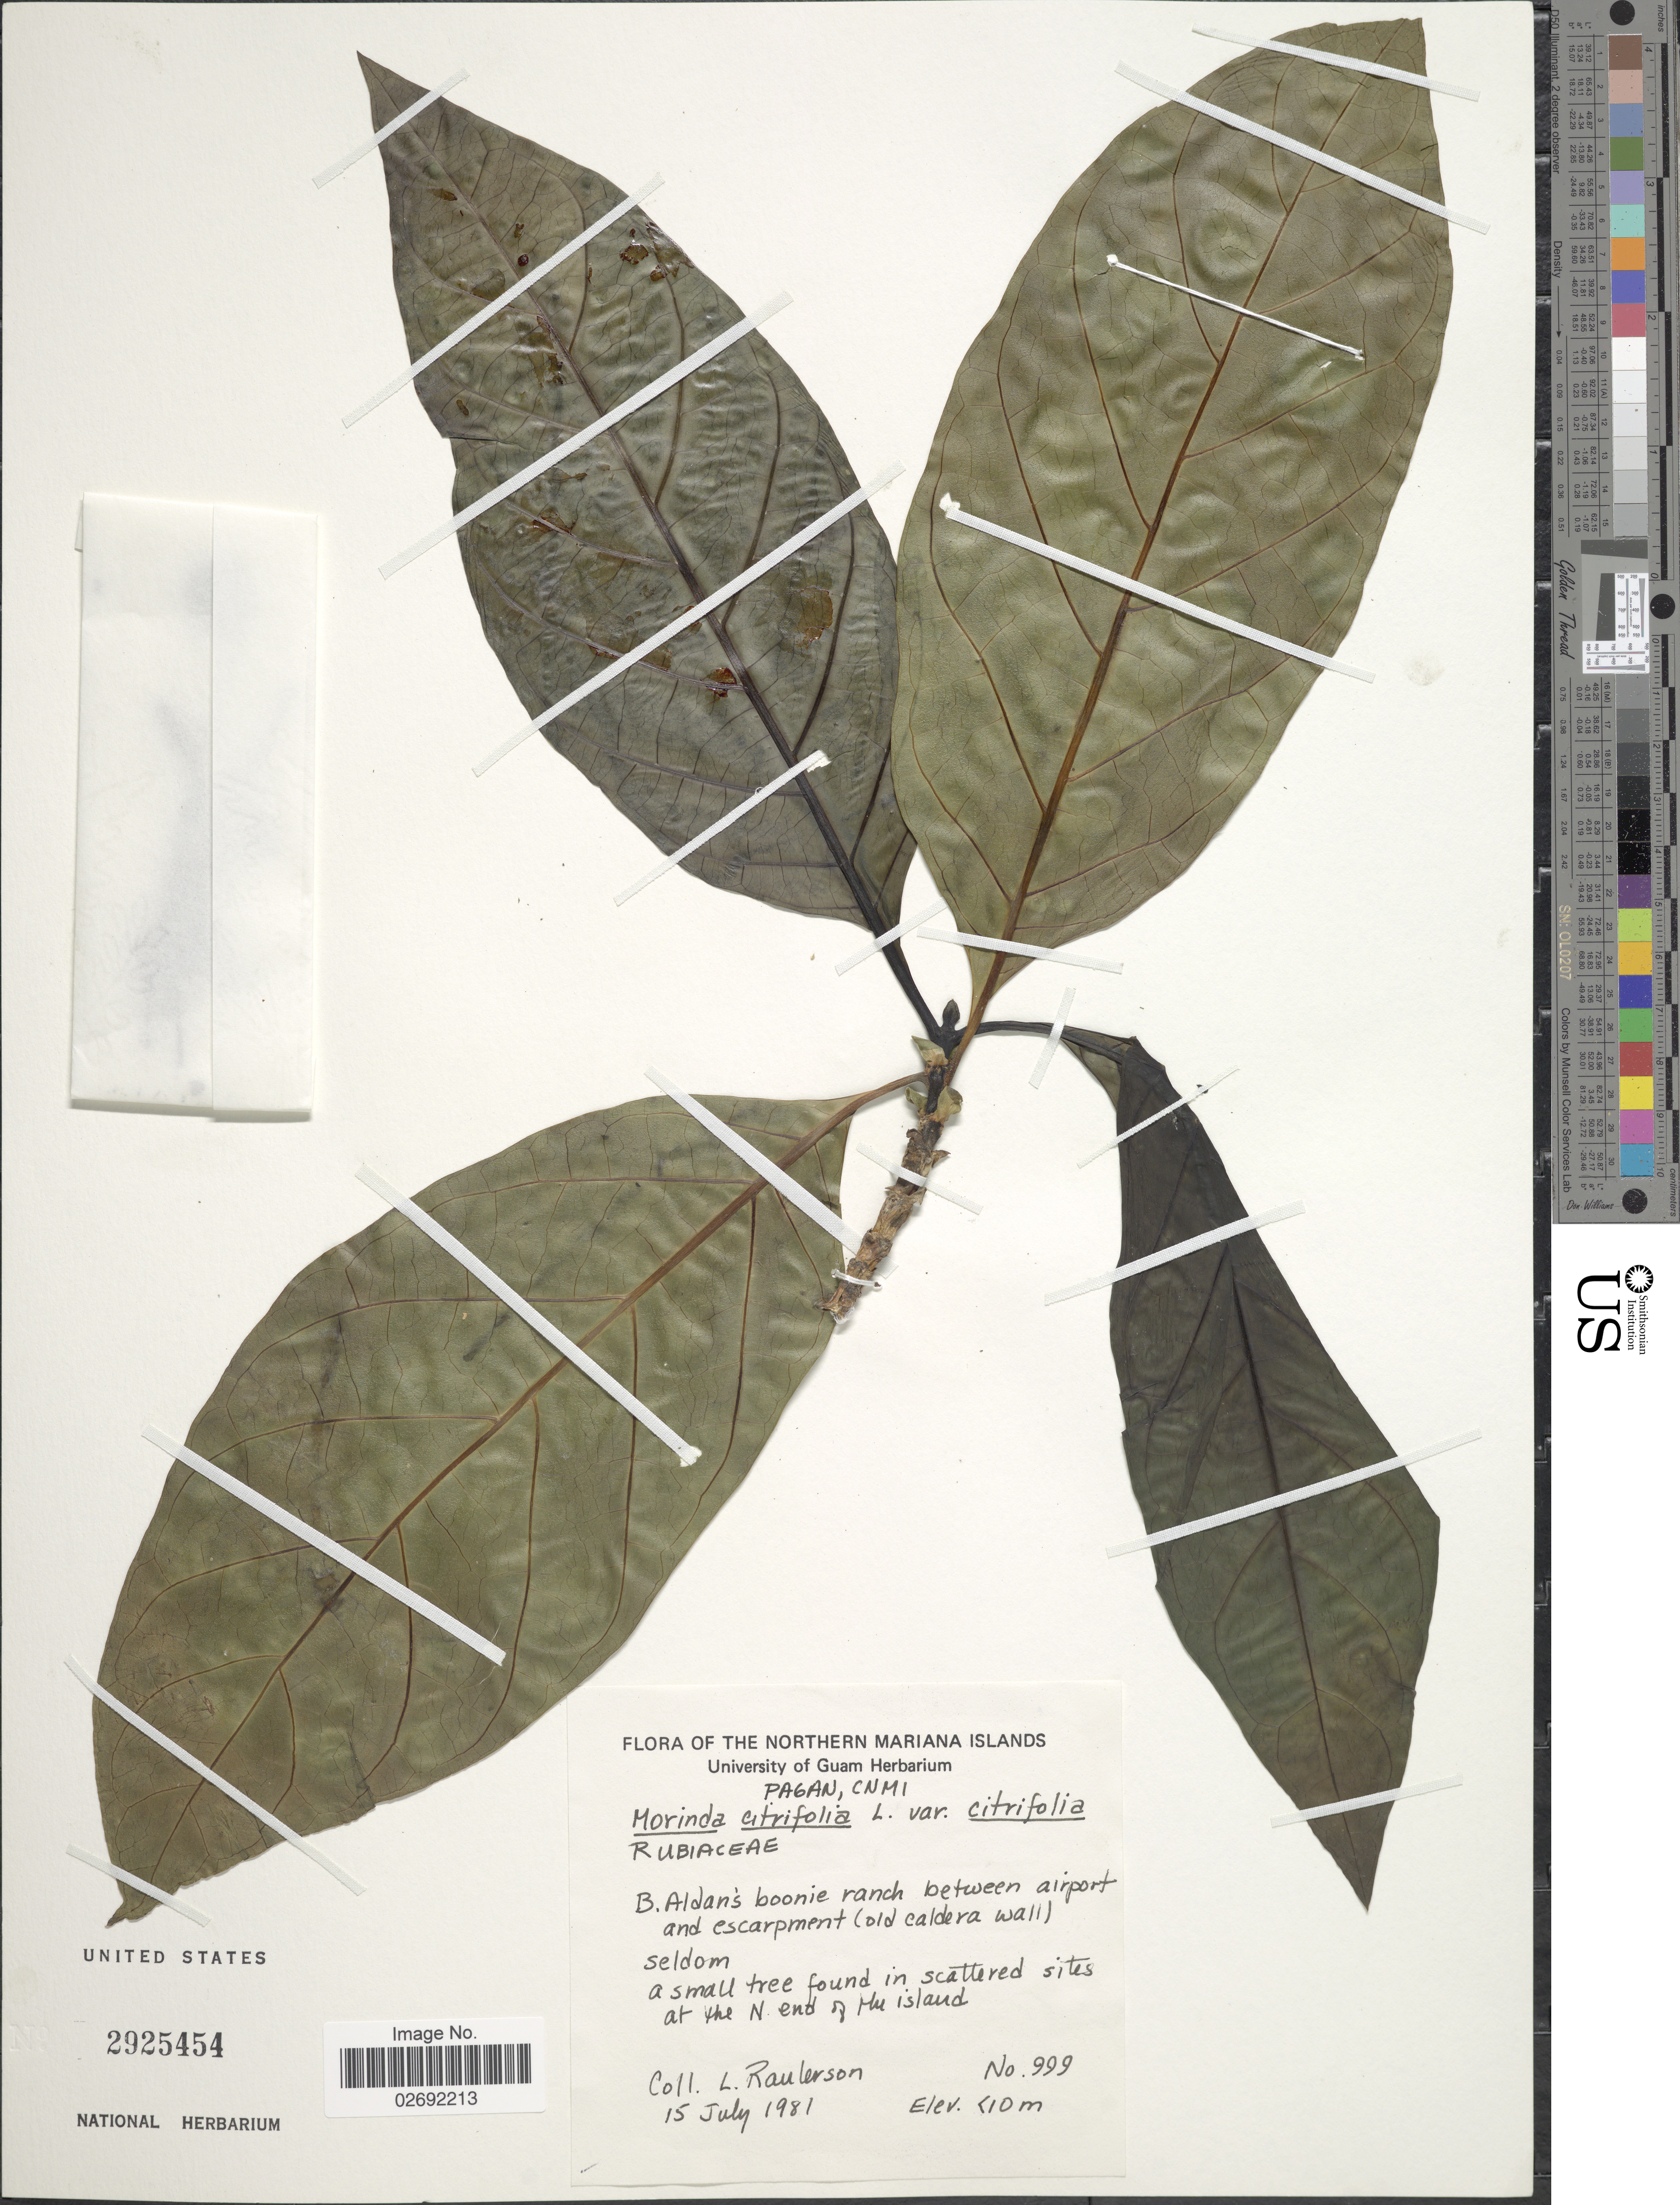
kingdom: Plantae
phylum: Tracheophyta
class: Magnoliopsida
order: Gentianales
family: Rubiaceae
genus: Morinda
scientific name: Morinda citrifolia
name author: L.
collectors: L. Raulerson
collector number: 999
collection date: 1981-07-15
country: Northern Mariana Islands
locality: Pagan, CNMI. B. Aldan's boonie ranch between airport and escarpment (old caldera wall)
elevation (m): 10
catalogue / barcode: US 2925454